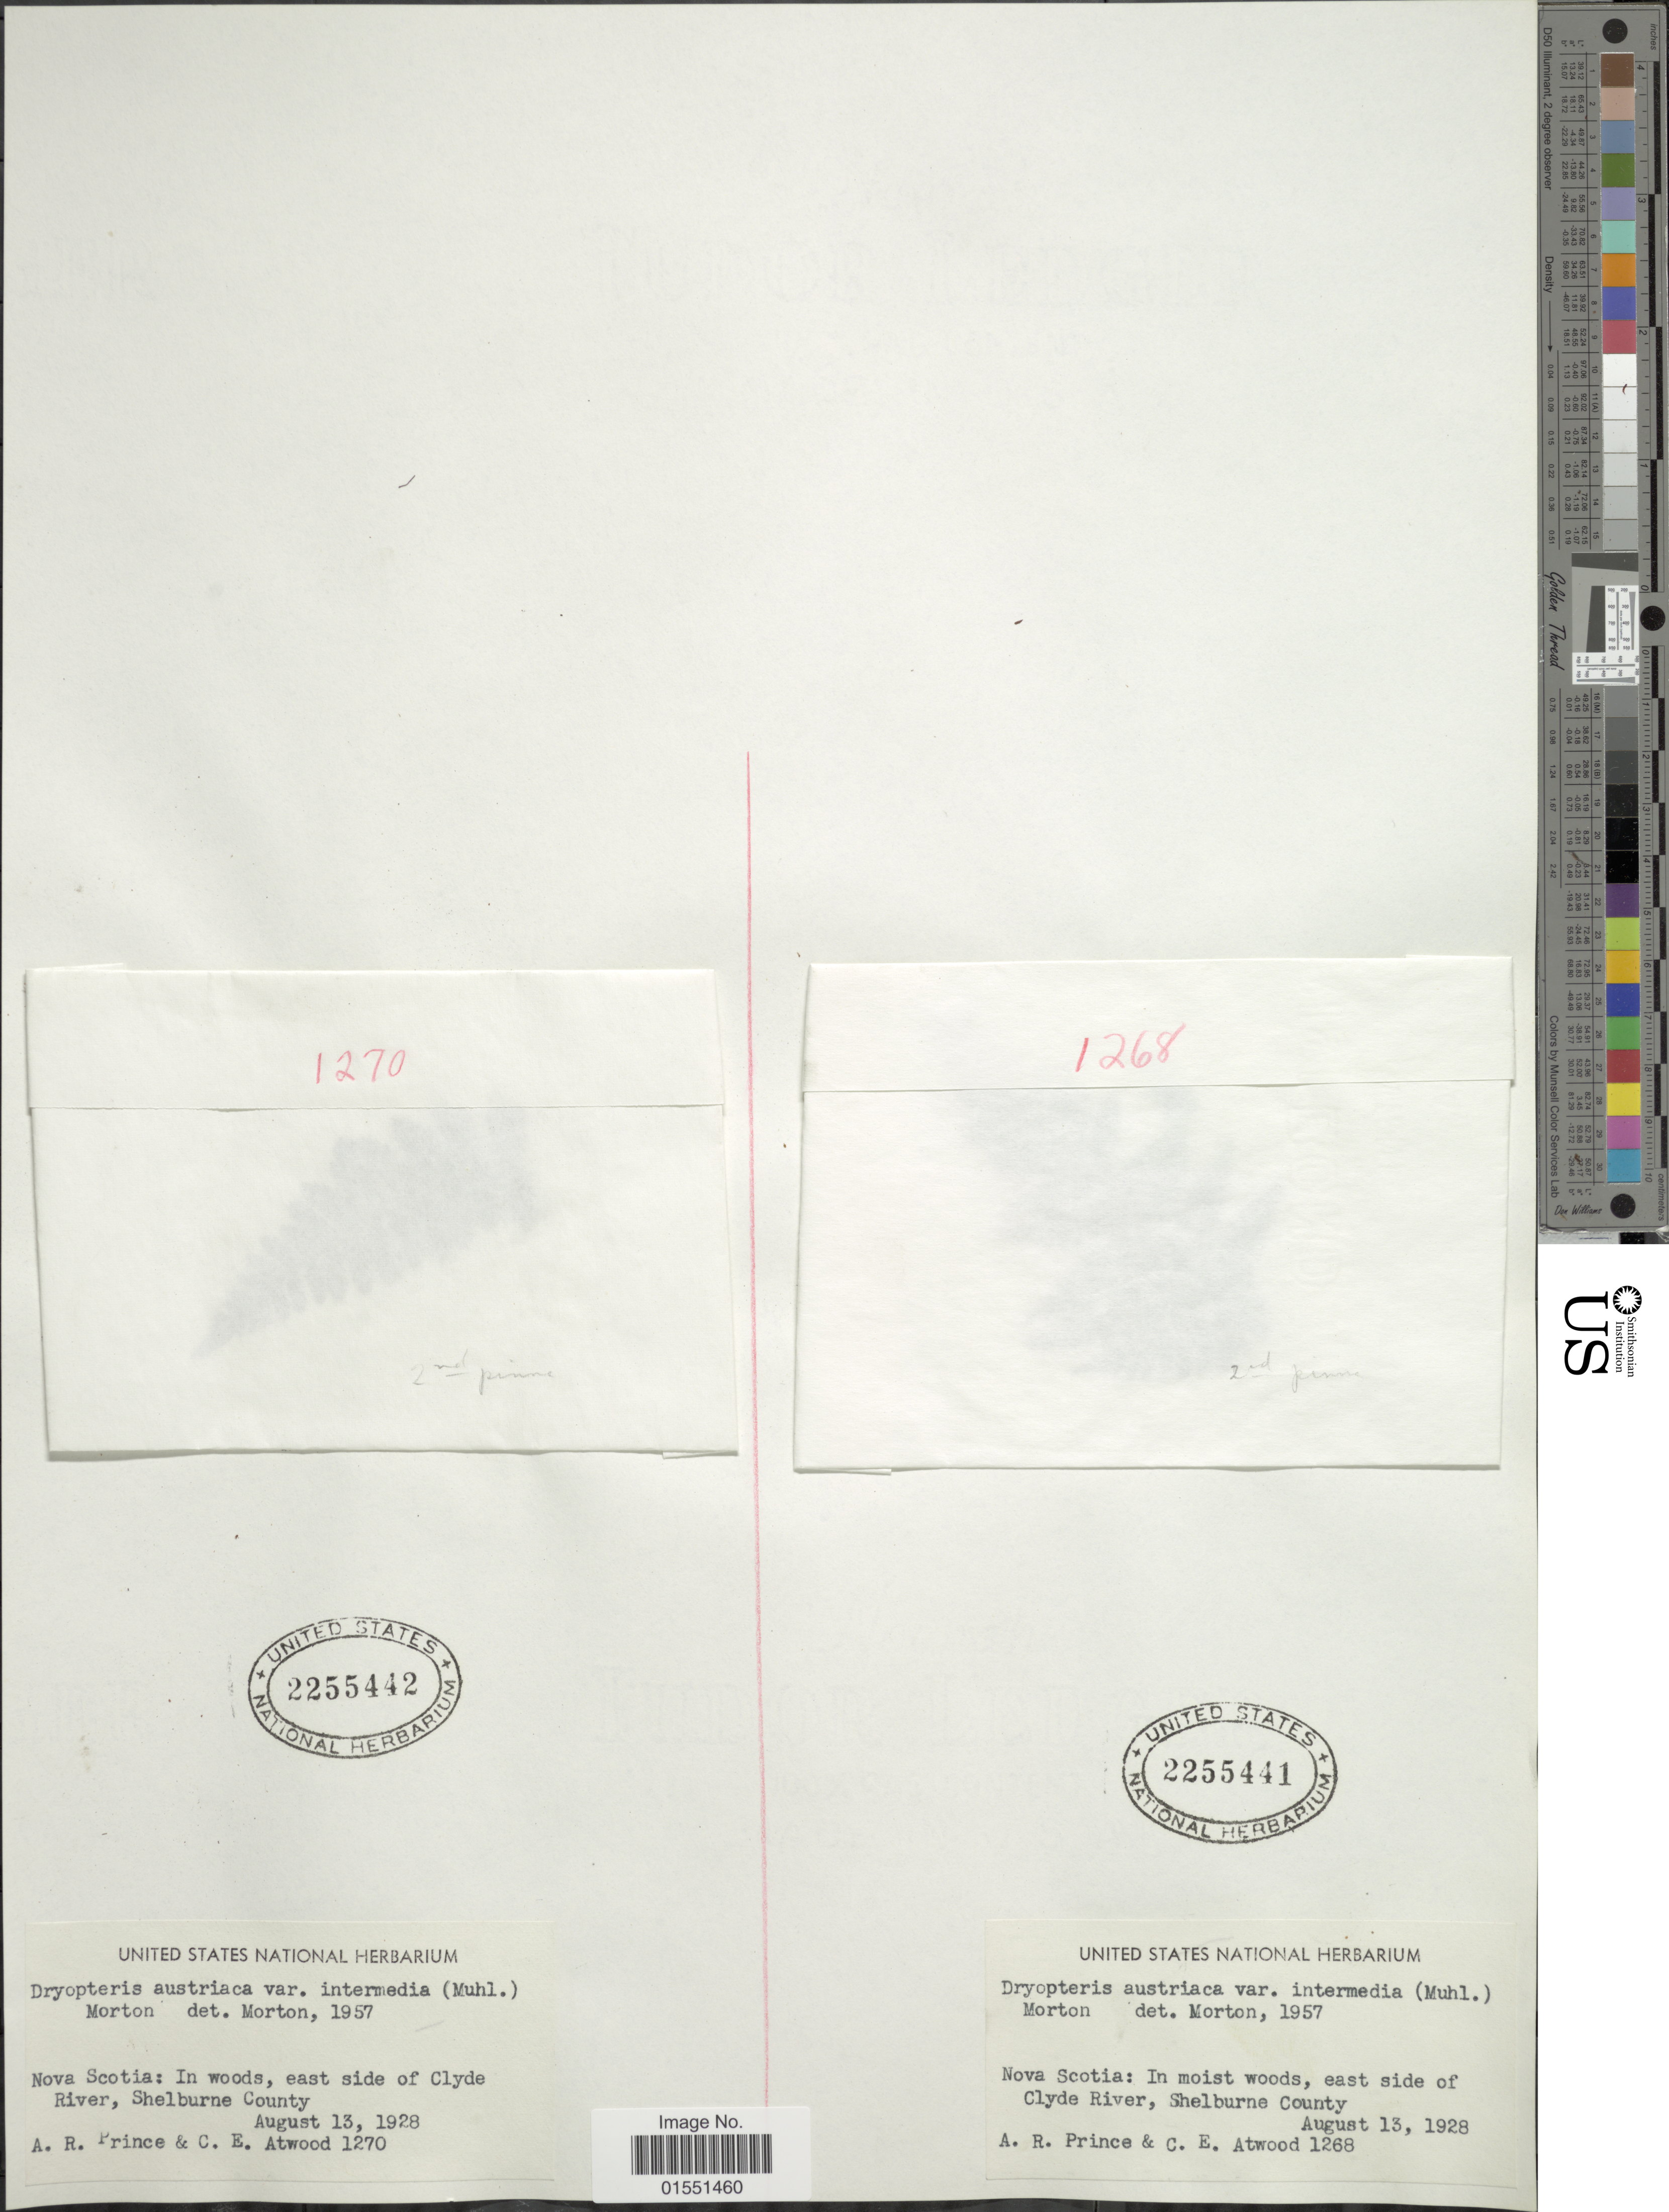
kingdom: Plantae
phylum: Tracheophyta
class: Polypodiopsida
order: Polypodiales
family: Dryopteridaceae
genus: Dryopteris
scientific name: Dryopteris intermedia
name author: (Muhl.) A. Gray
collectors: A. Prince & C. Atwood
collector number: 1270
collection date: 1928-08-13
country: Canada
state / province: Nova Scotia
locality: East side of Clyde River, Shelburne County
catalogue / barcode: US 2255442-2